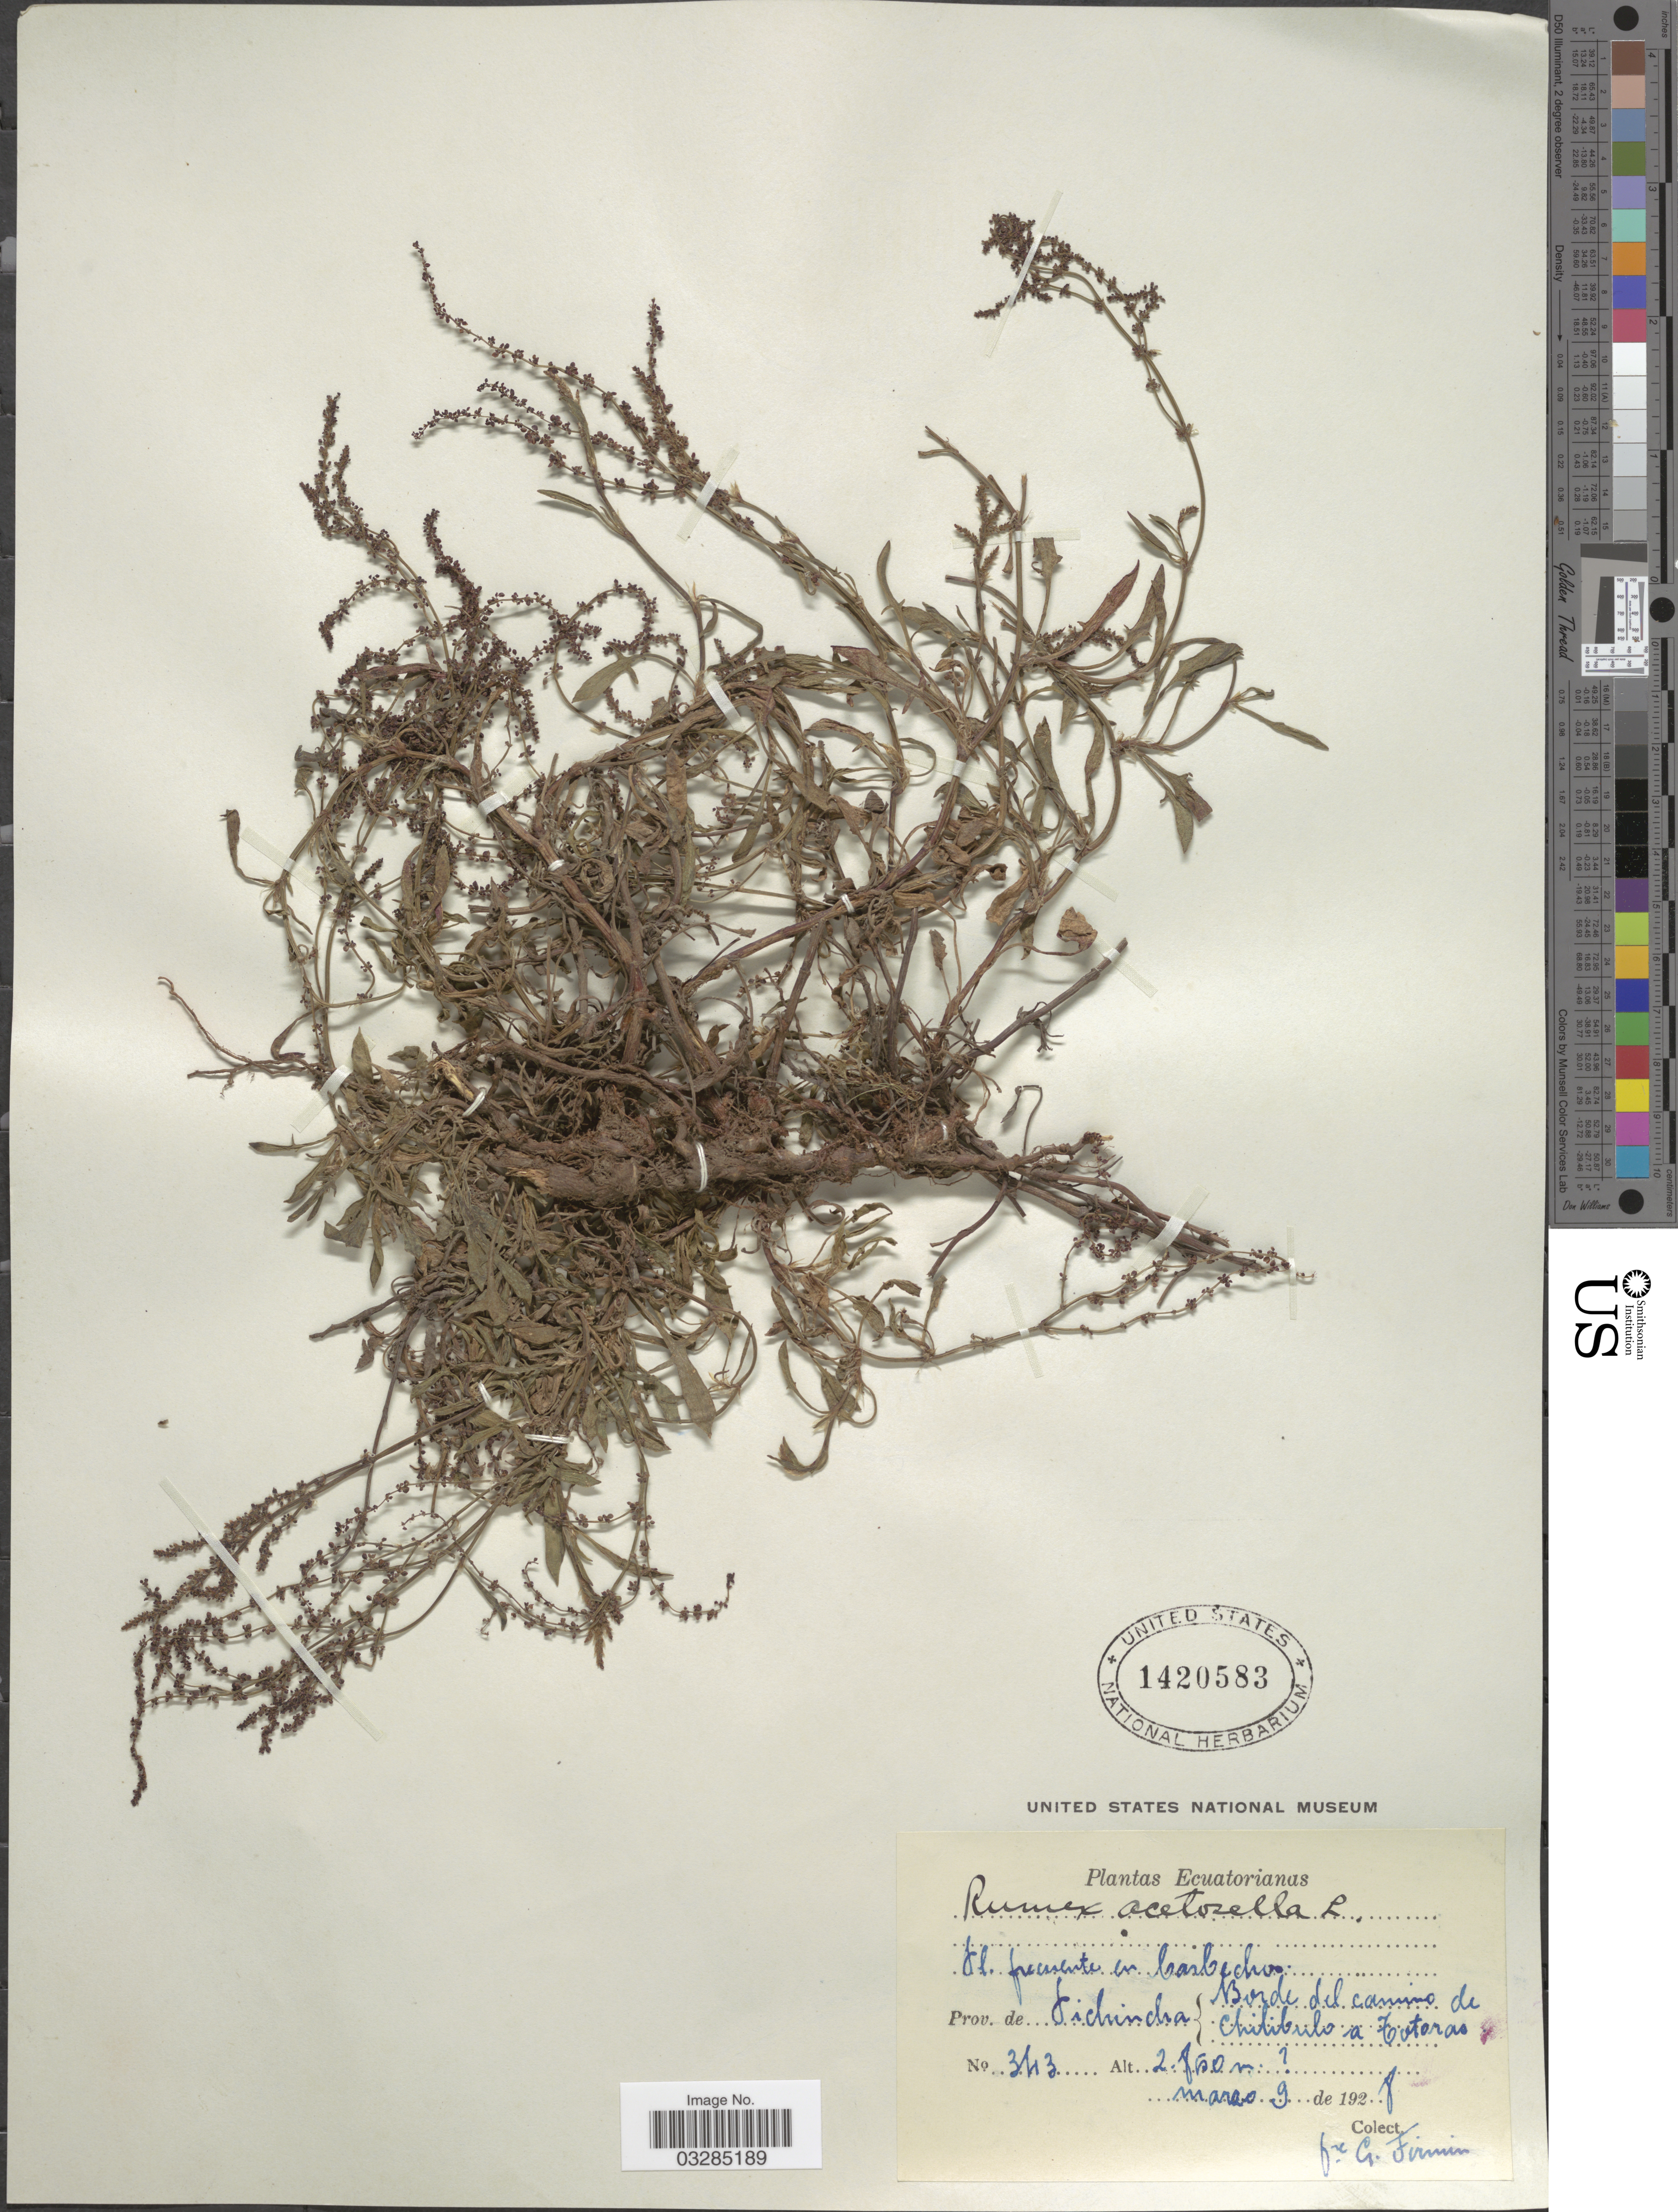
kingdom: Plantae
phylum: Tracheophyta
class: Magnoliopsida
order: Caryophyllales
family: Polygonaceae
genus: Rumex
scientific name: Rumex acetosella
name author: L.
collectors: F. Firmin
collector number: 343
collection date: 1928-03-09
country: Ecuador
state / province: Pichincha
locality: Borde del camino de Chilibrilo a Totoras.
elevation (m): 2850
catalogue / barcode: US 1420583